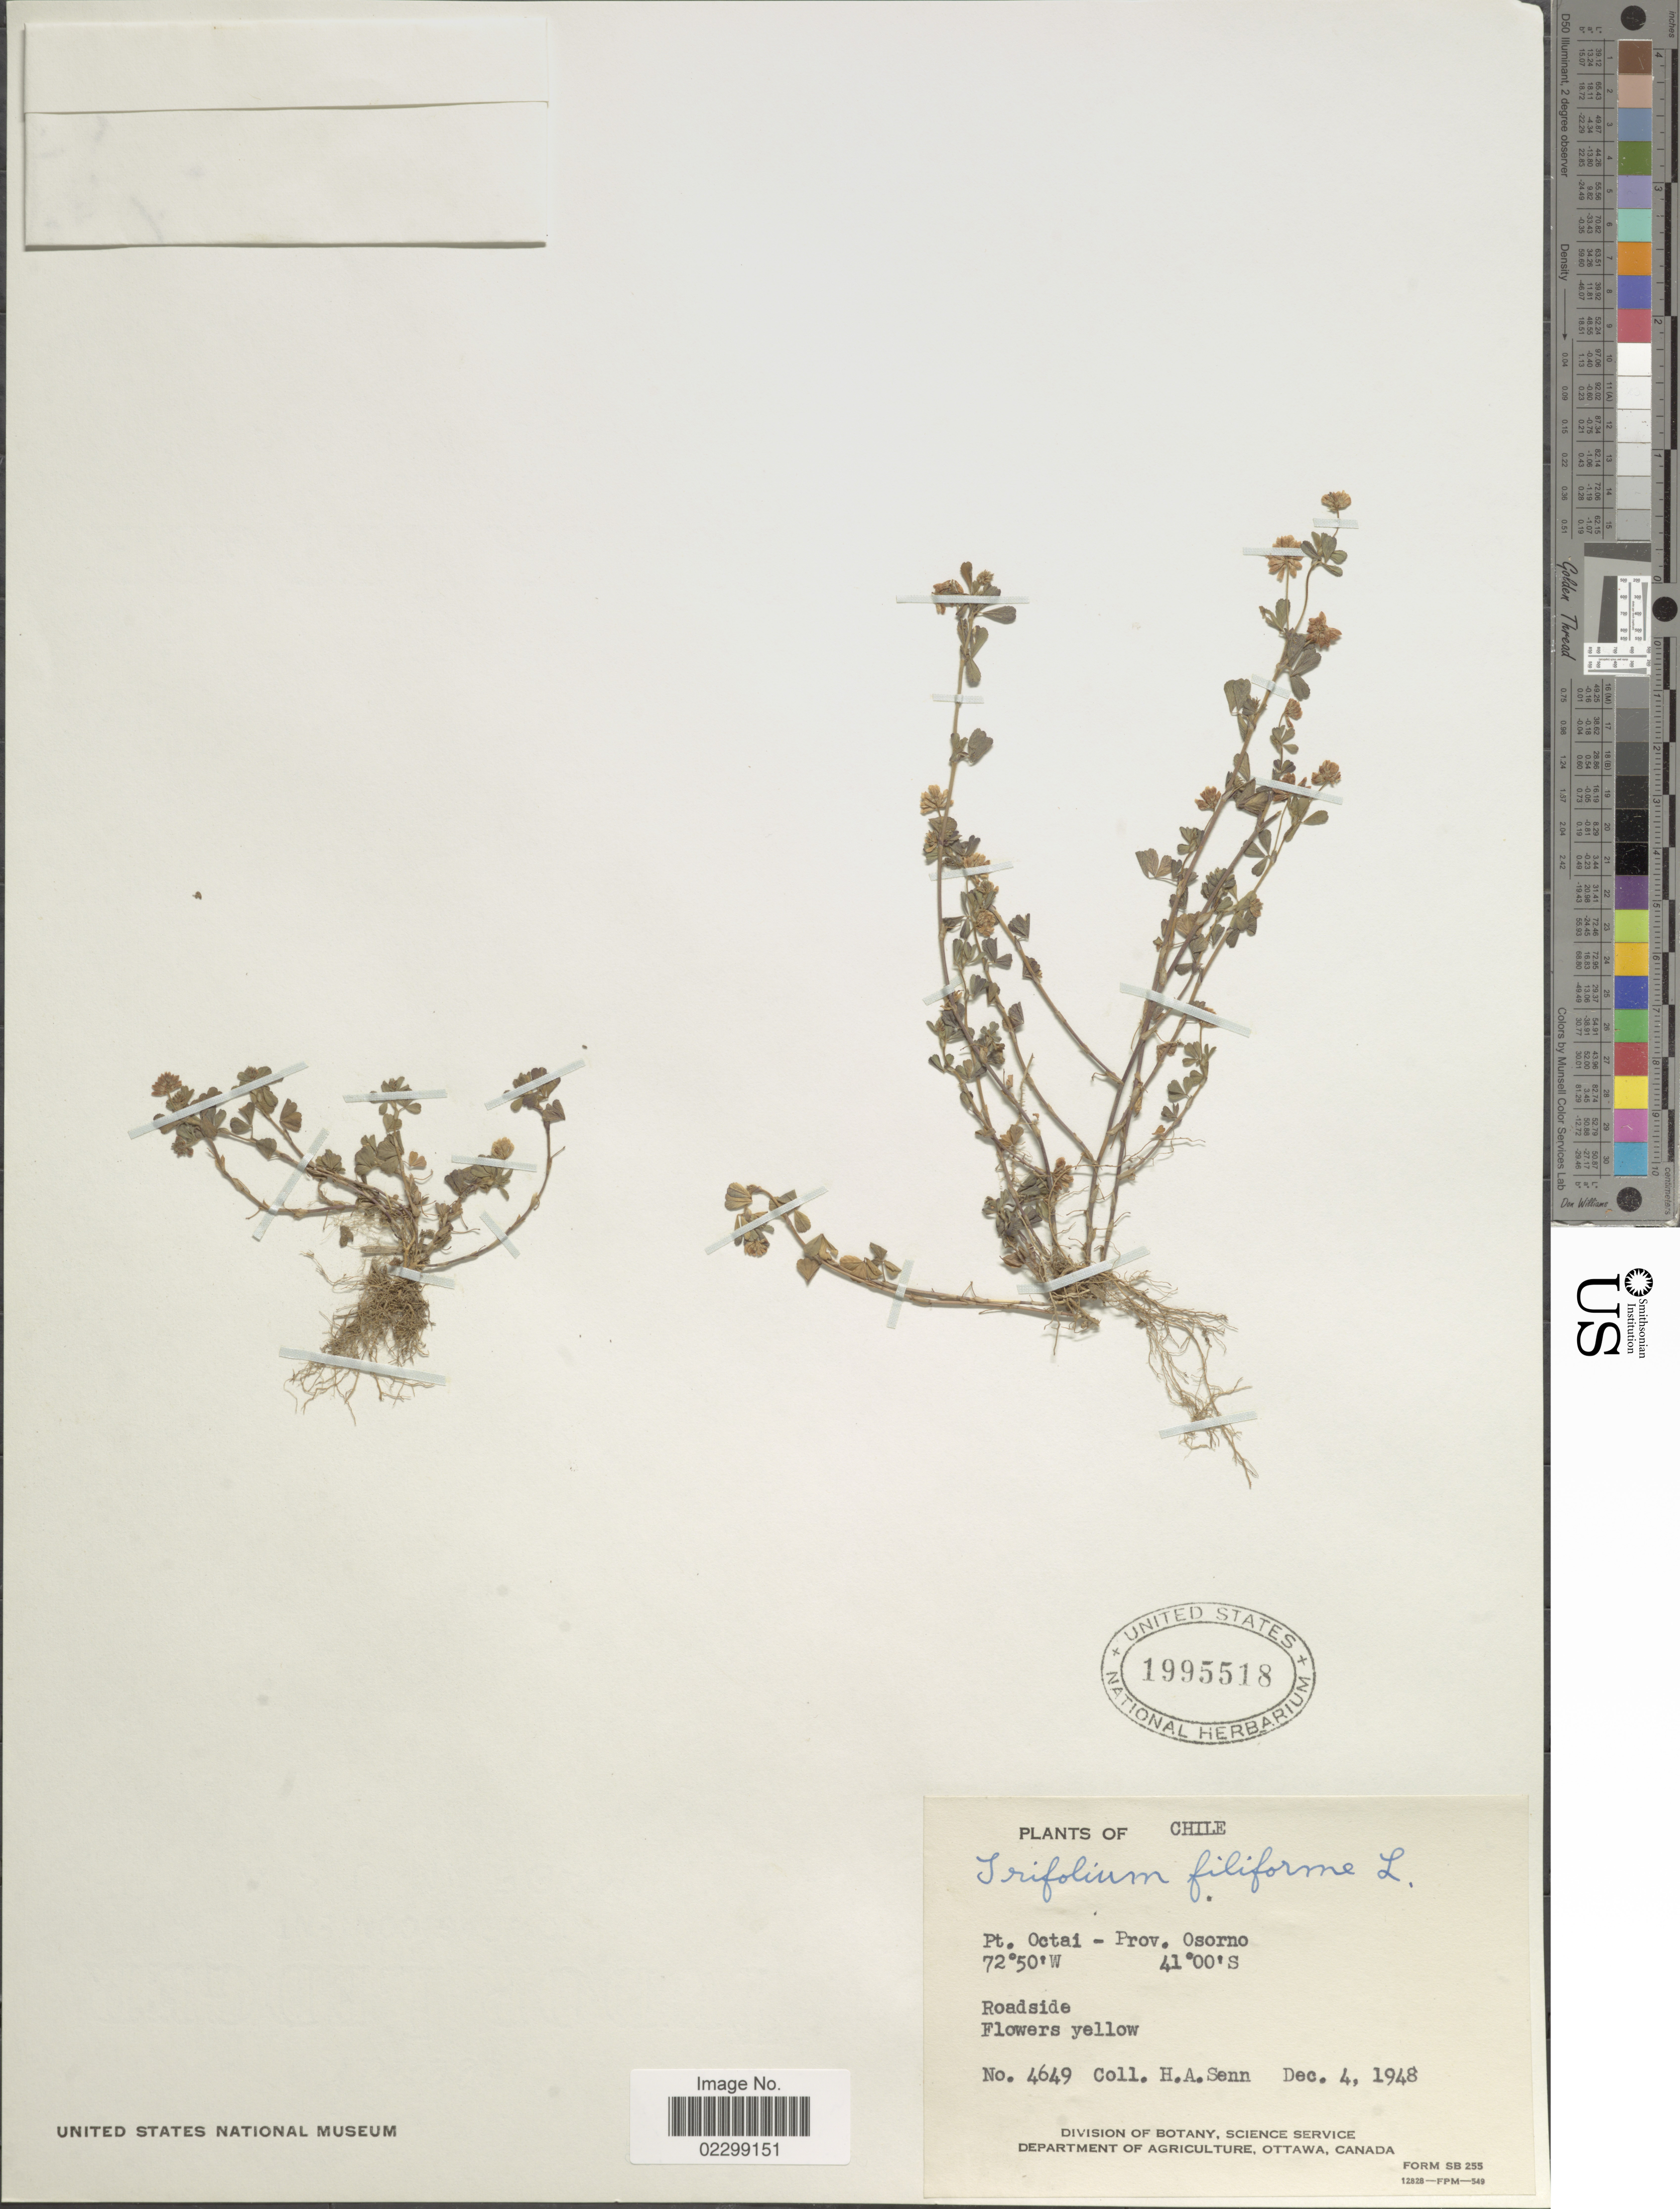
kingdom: Plantae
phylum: Tracheophyta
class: Magnoliopsida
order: Fabales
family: Fabaceae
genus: Trifolium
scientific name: Trifolium dubium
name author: Sibth.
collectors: H. Senn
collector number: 4649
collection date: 1948-12-04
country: Chile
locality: Pt. Octai- Prov. Osorno, roadside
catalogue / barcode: US 1995518